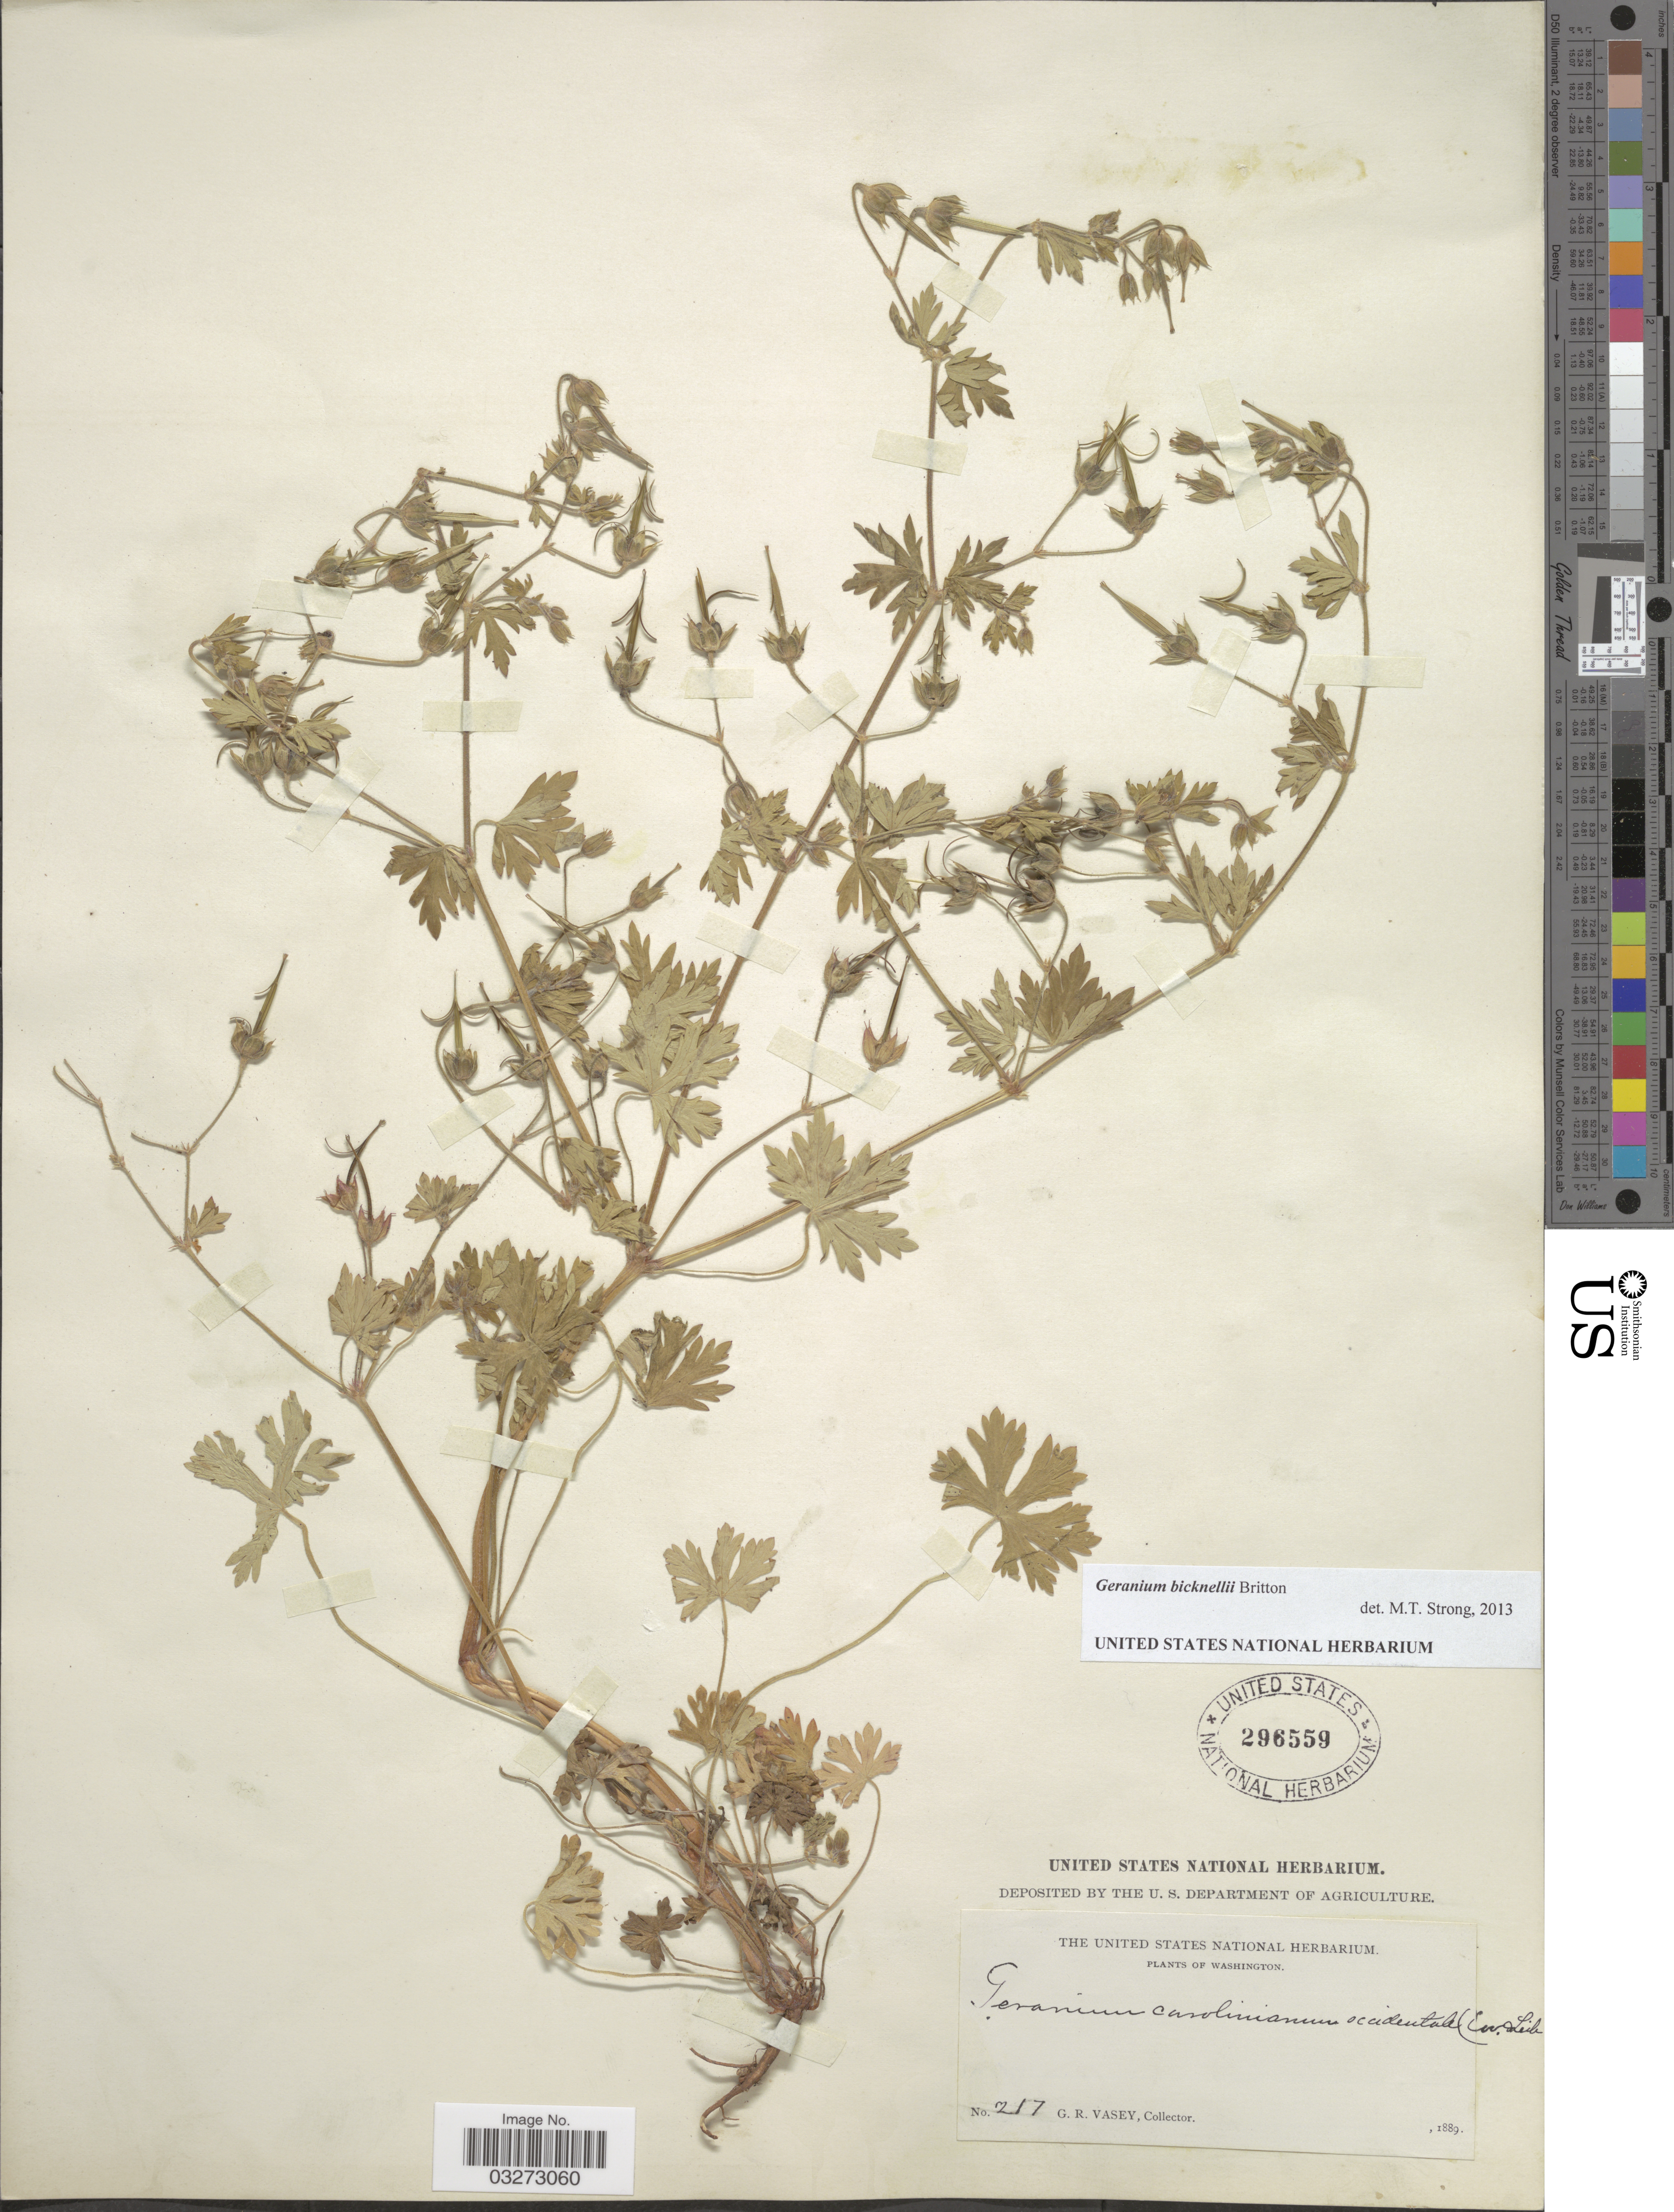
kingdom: Plantae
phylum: Tracheophyta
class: Magnoliopsida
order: Geraniales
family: Geraniaceae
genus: Geranium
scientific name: Geranium bicknellii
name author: Britton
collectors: G. R. Vasey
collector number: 217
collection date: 1889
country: United States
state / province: Washington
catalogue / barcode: US 296559